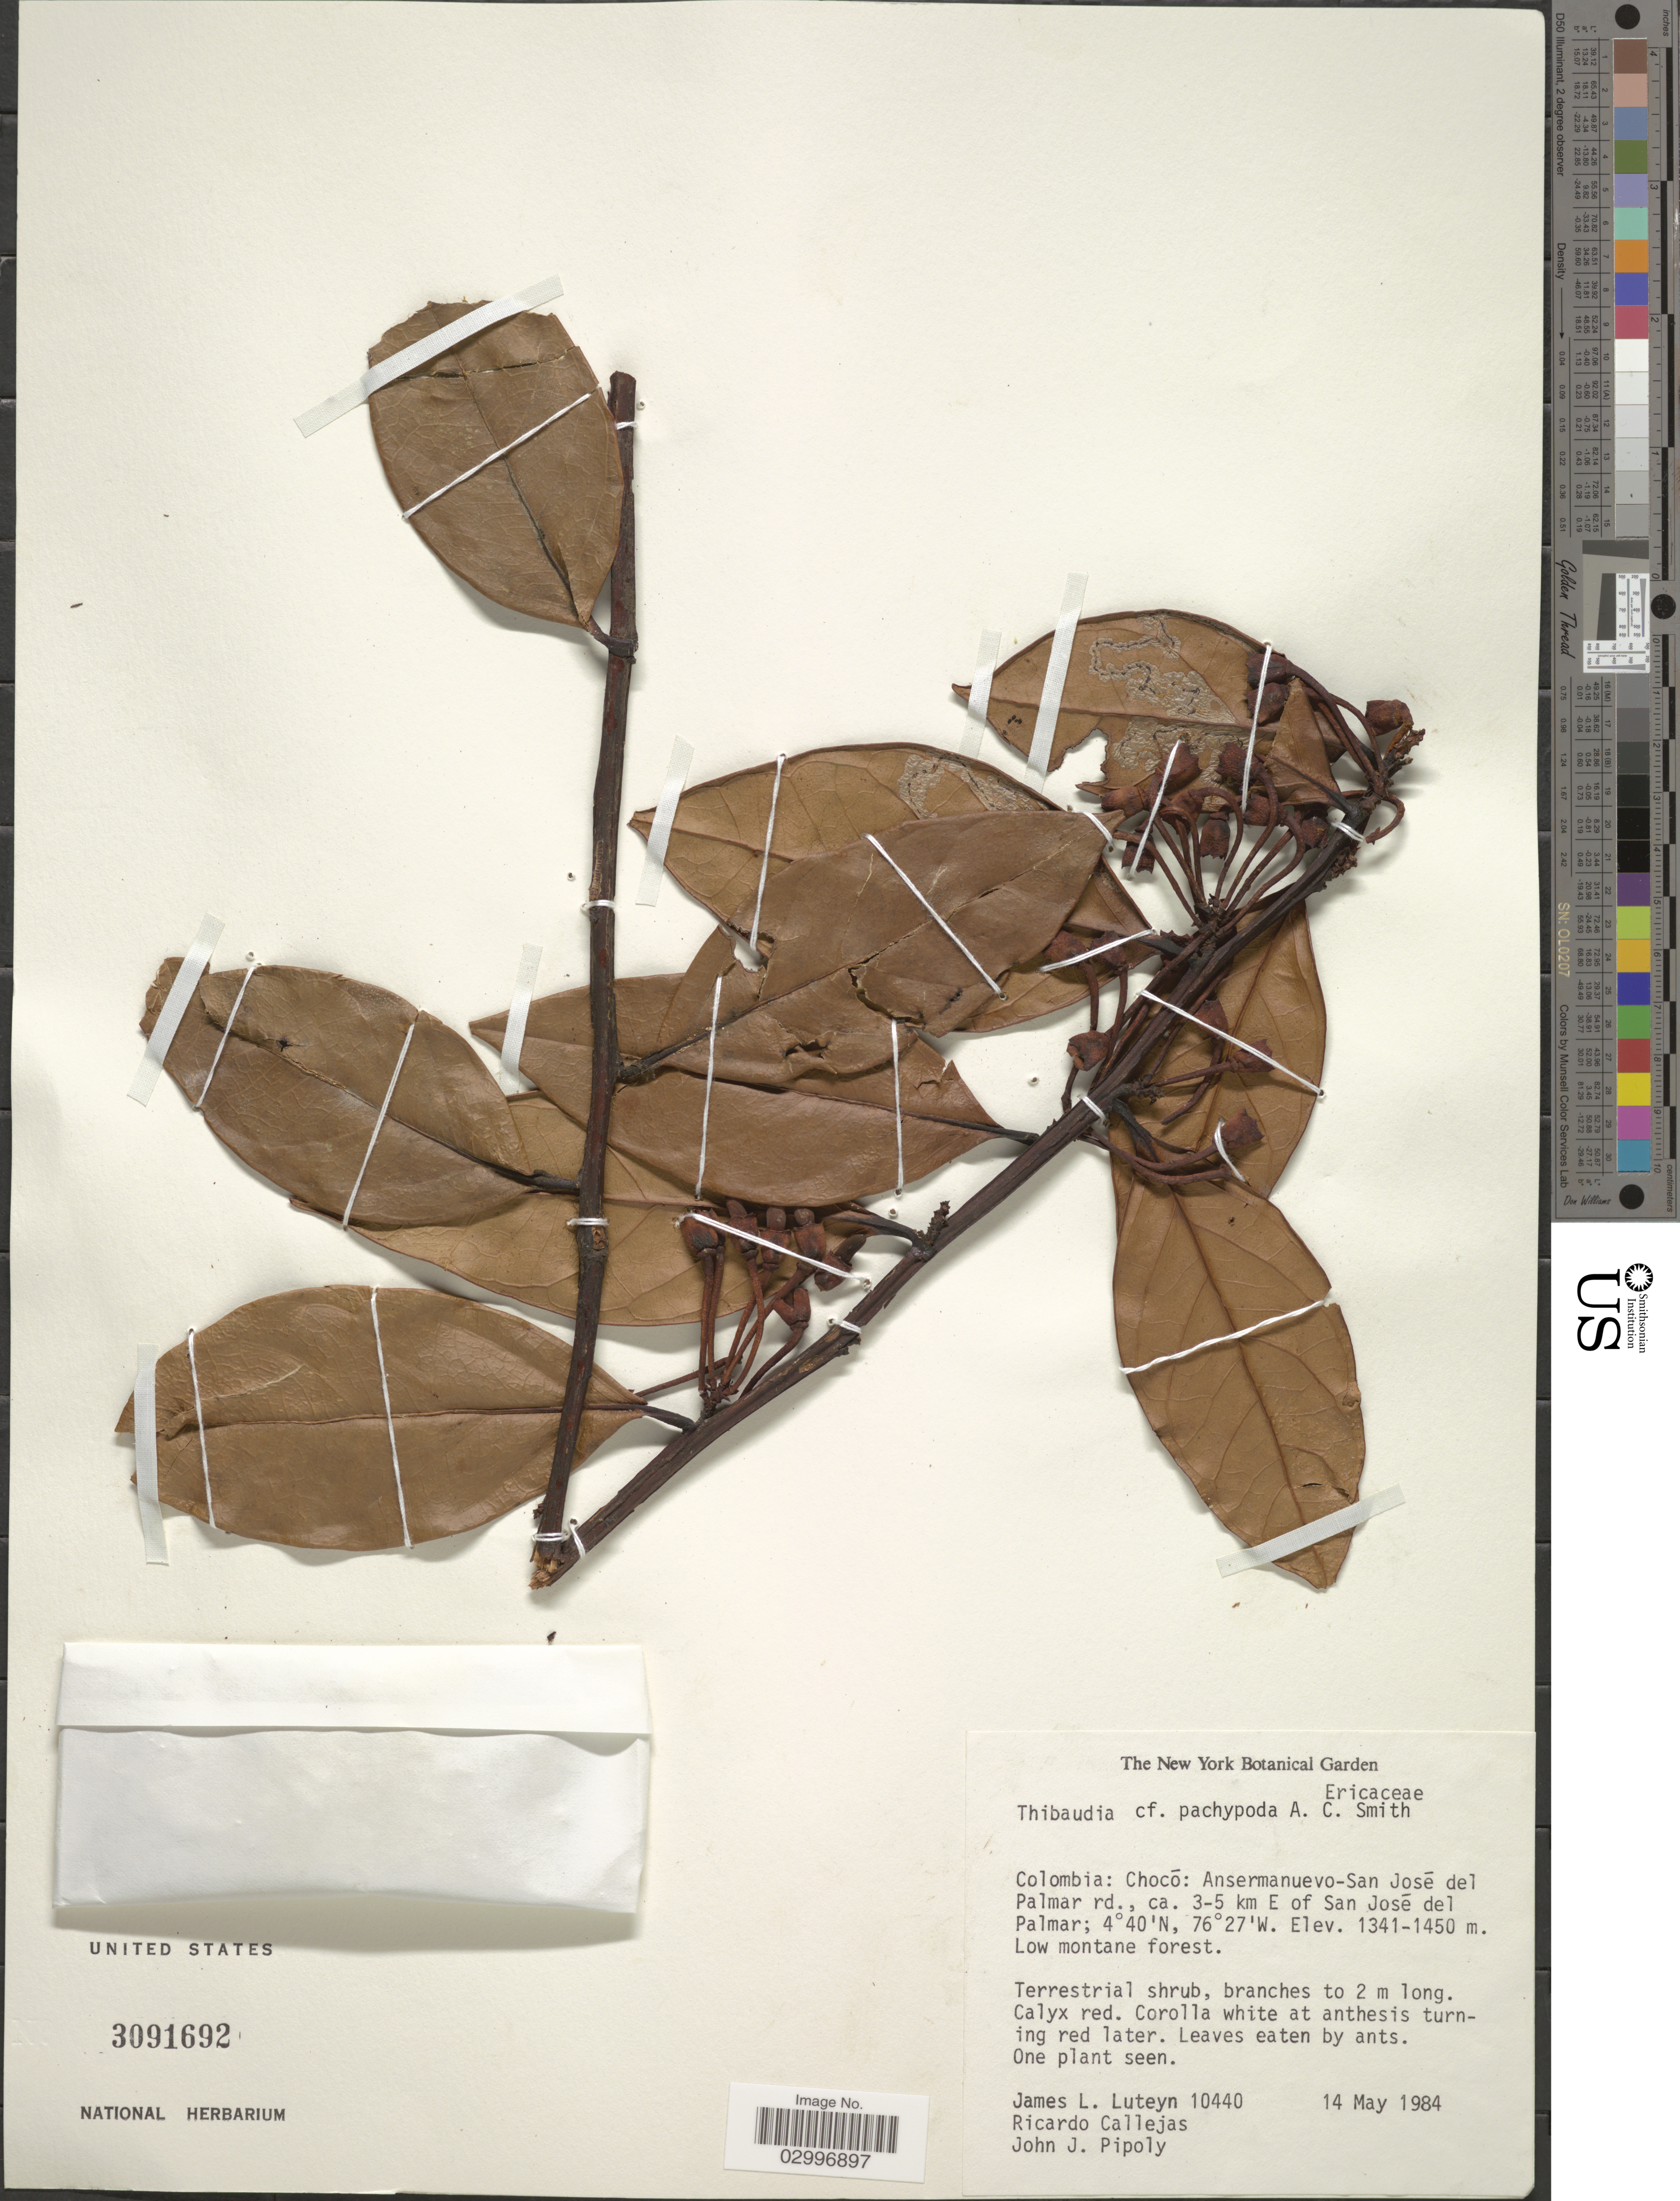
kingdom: Plantae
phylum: Tracheophyta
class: Magnoliopsida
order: Ericales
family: Ericaceae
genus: Thibaudia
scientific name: Thibaudia pachypoda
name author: A.C. Sm.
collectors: J. Luteyn, R. Callejas & J. J. Pipoly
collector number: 10440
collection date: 1984-05-14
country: Colombia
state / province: Chocó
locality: Ansermanuevo-San José del Palmar rd., ca. 3-5 km E of San José del Palmar.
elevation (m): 1341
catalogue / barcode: US 3091692